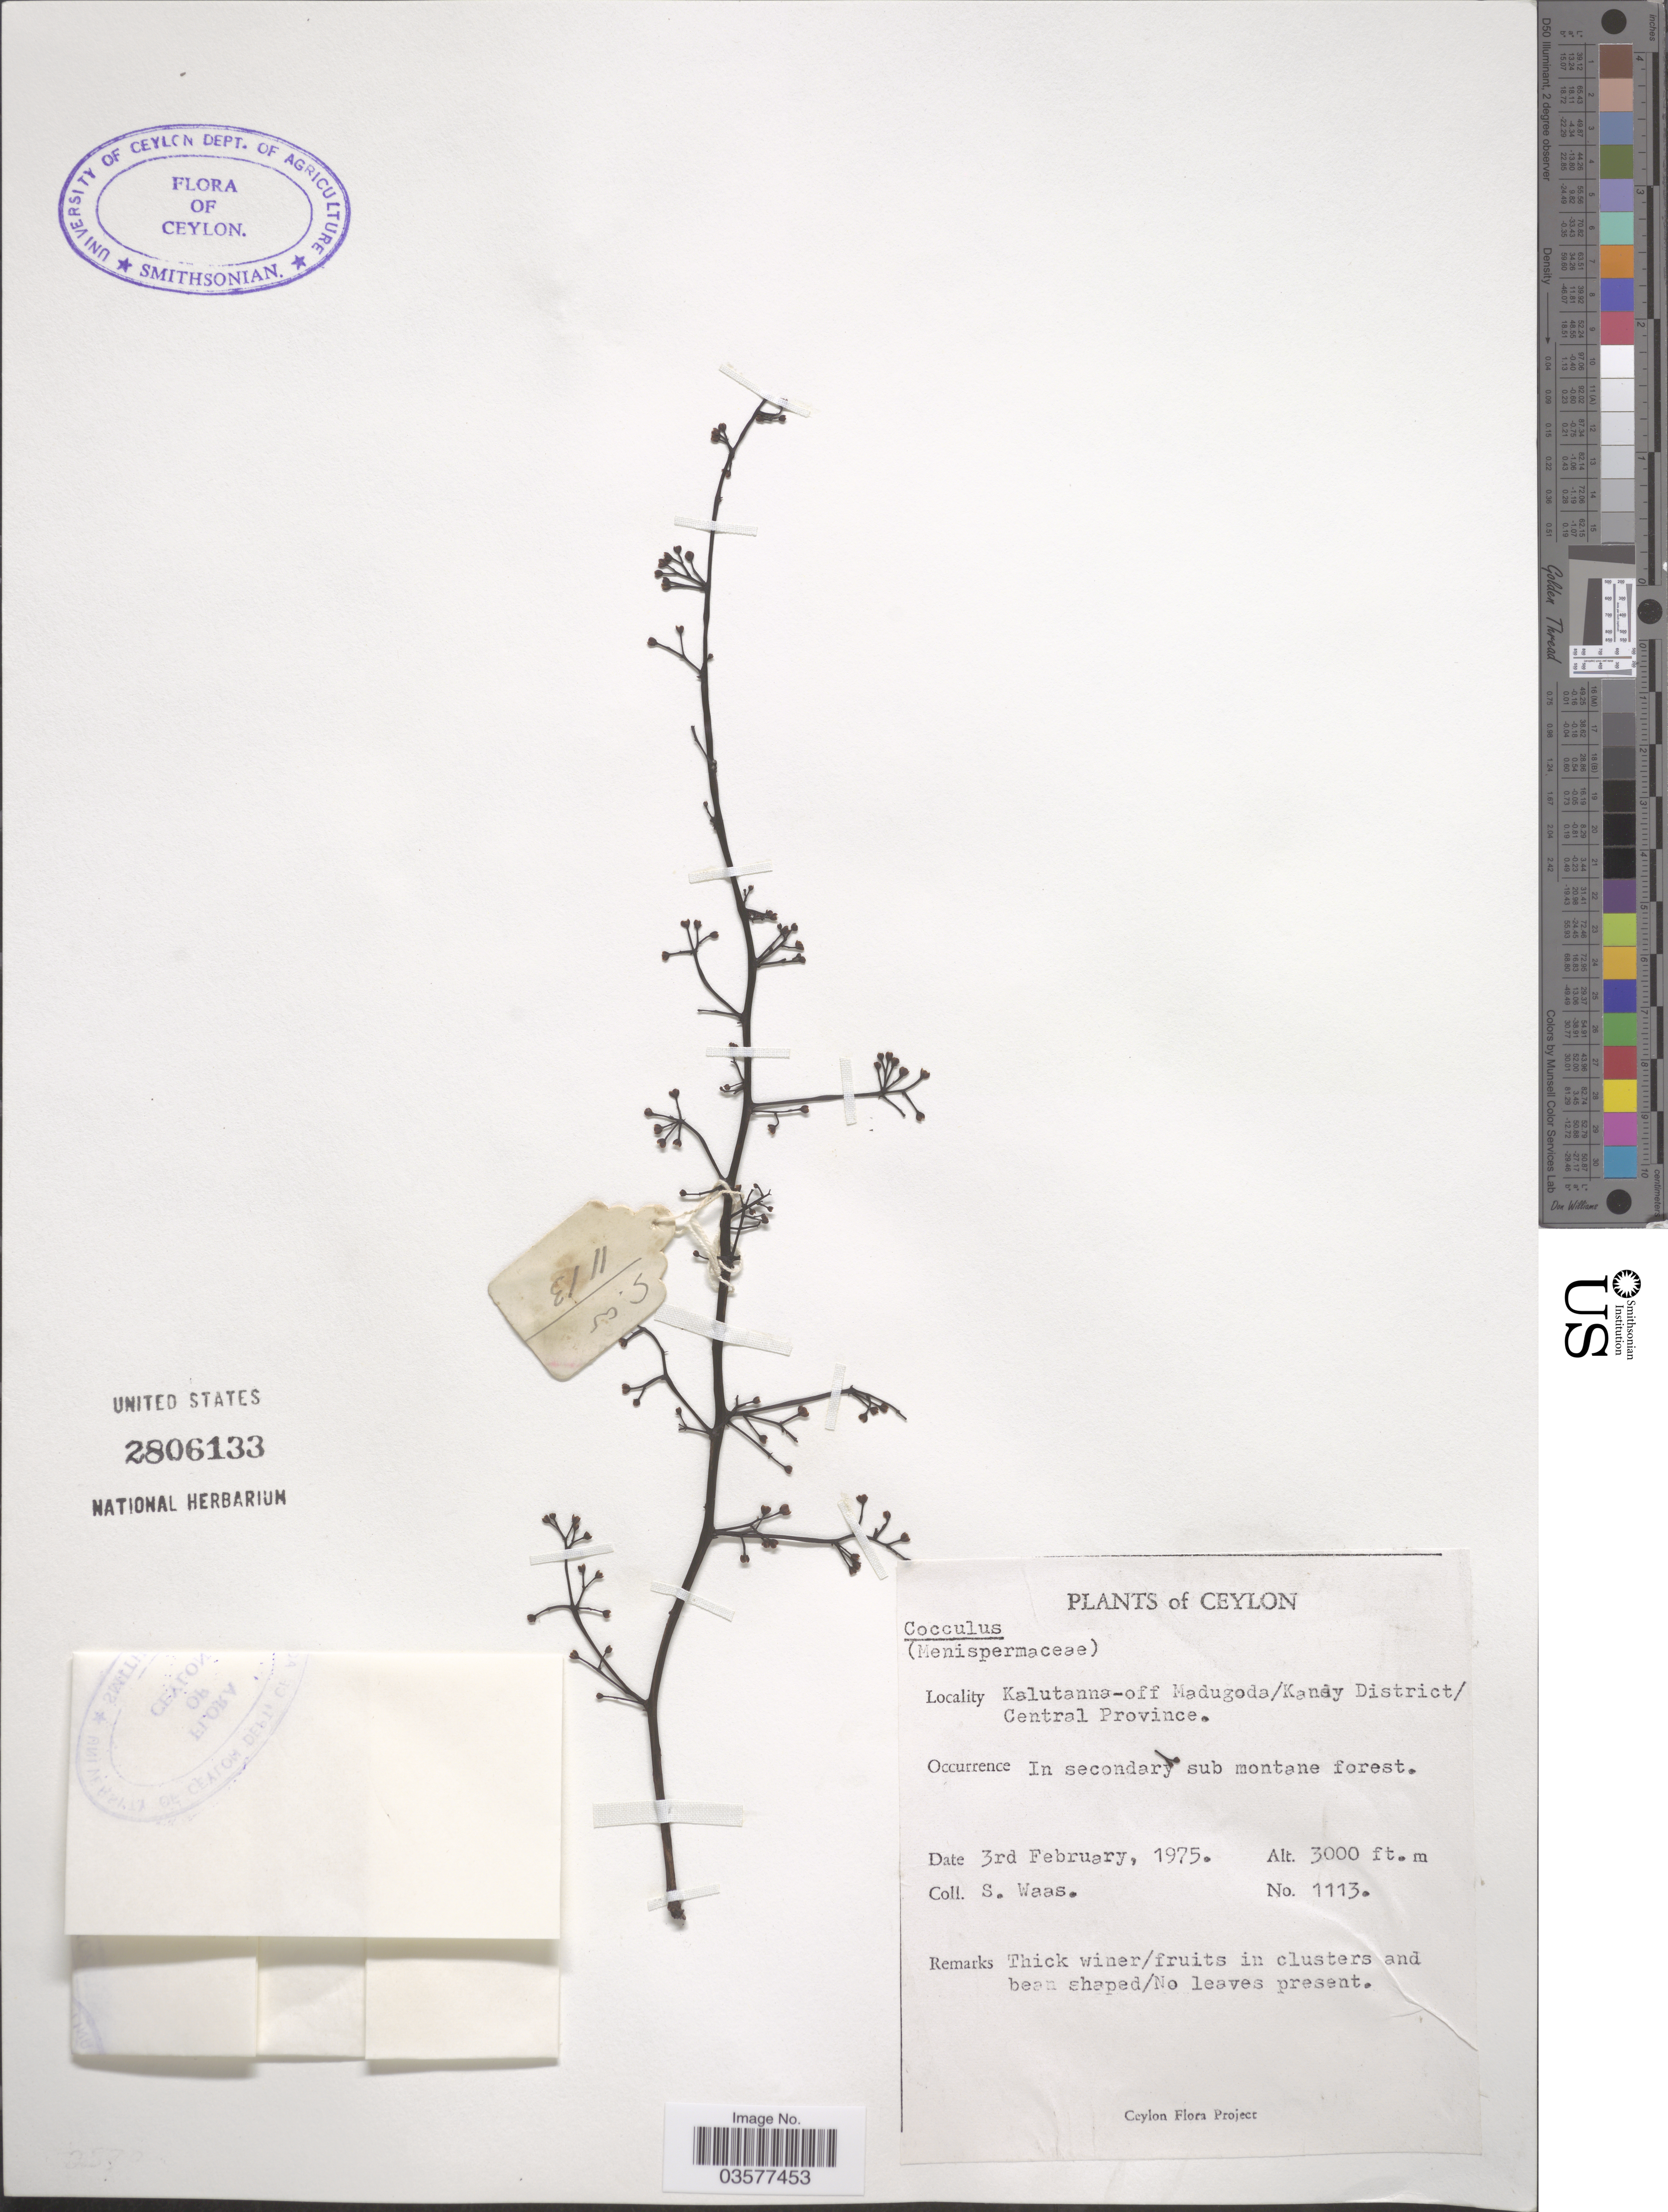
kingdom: Plantae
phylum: Tracheophyta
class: Magnoliopsida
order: Ranunculales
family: Menispermaceae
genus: Cocculus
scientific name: Cocculus sp.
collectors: S. Waas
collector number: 1113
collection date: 1975-02-03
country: Sri Lanka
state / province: Central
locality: Ceylon. Kalutanna-off Madugoda/ Kandy District.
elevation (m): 914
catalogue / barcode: US 2806133